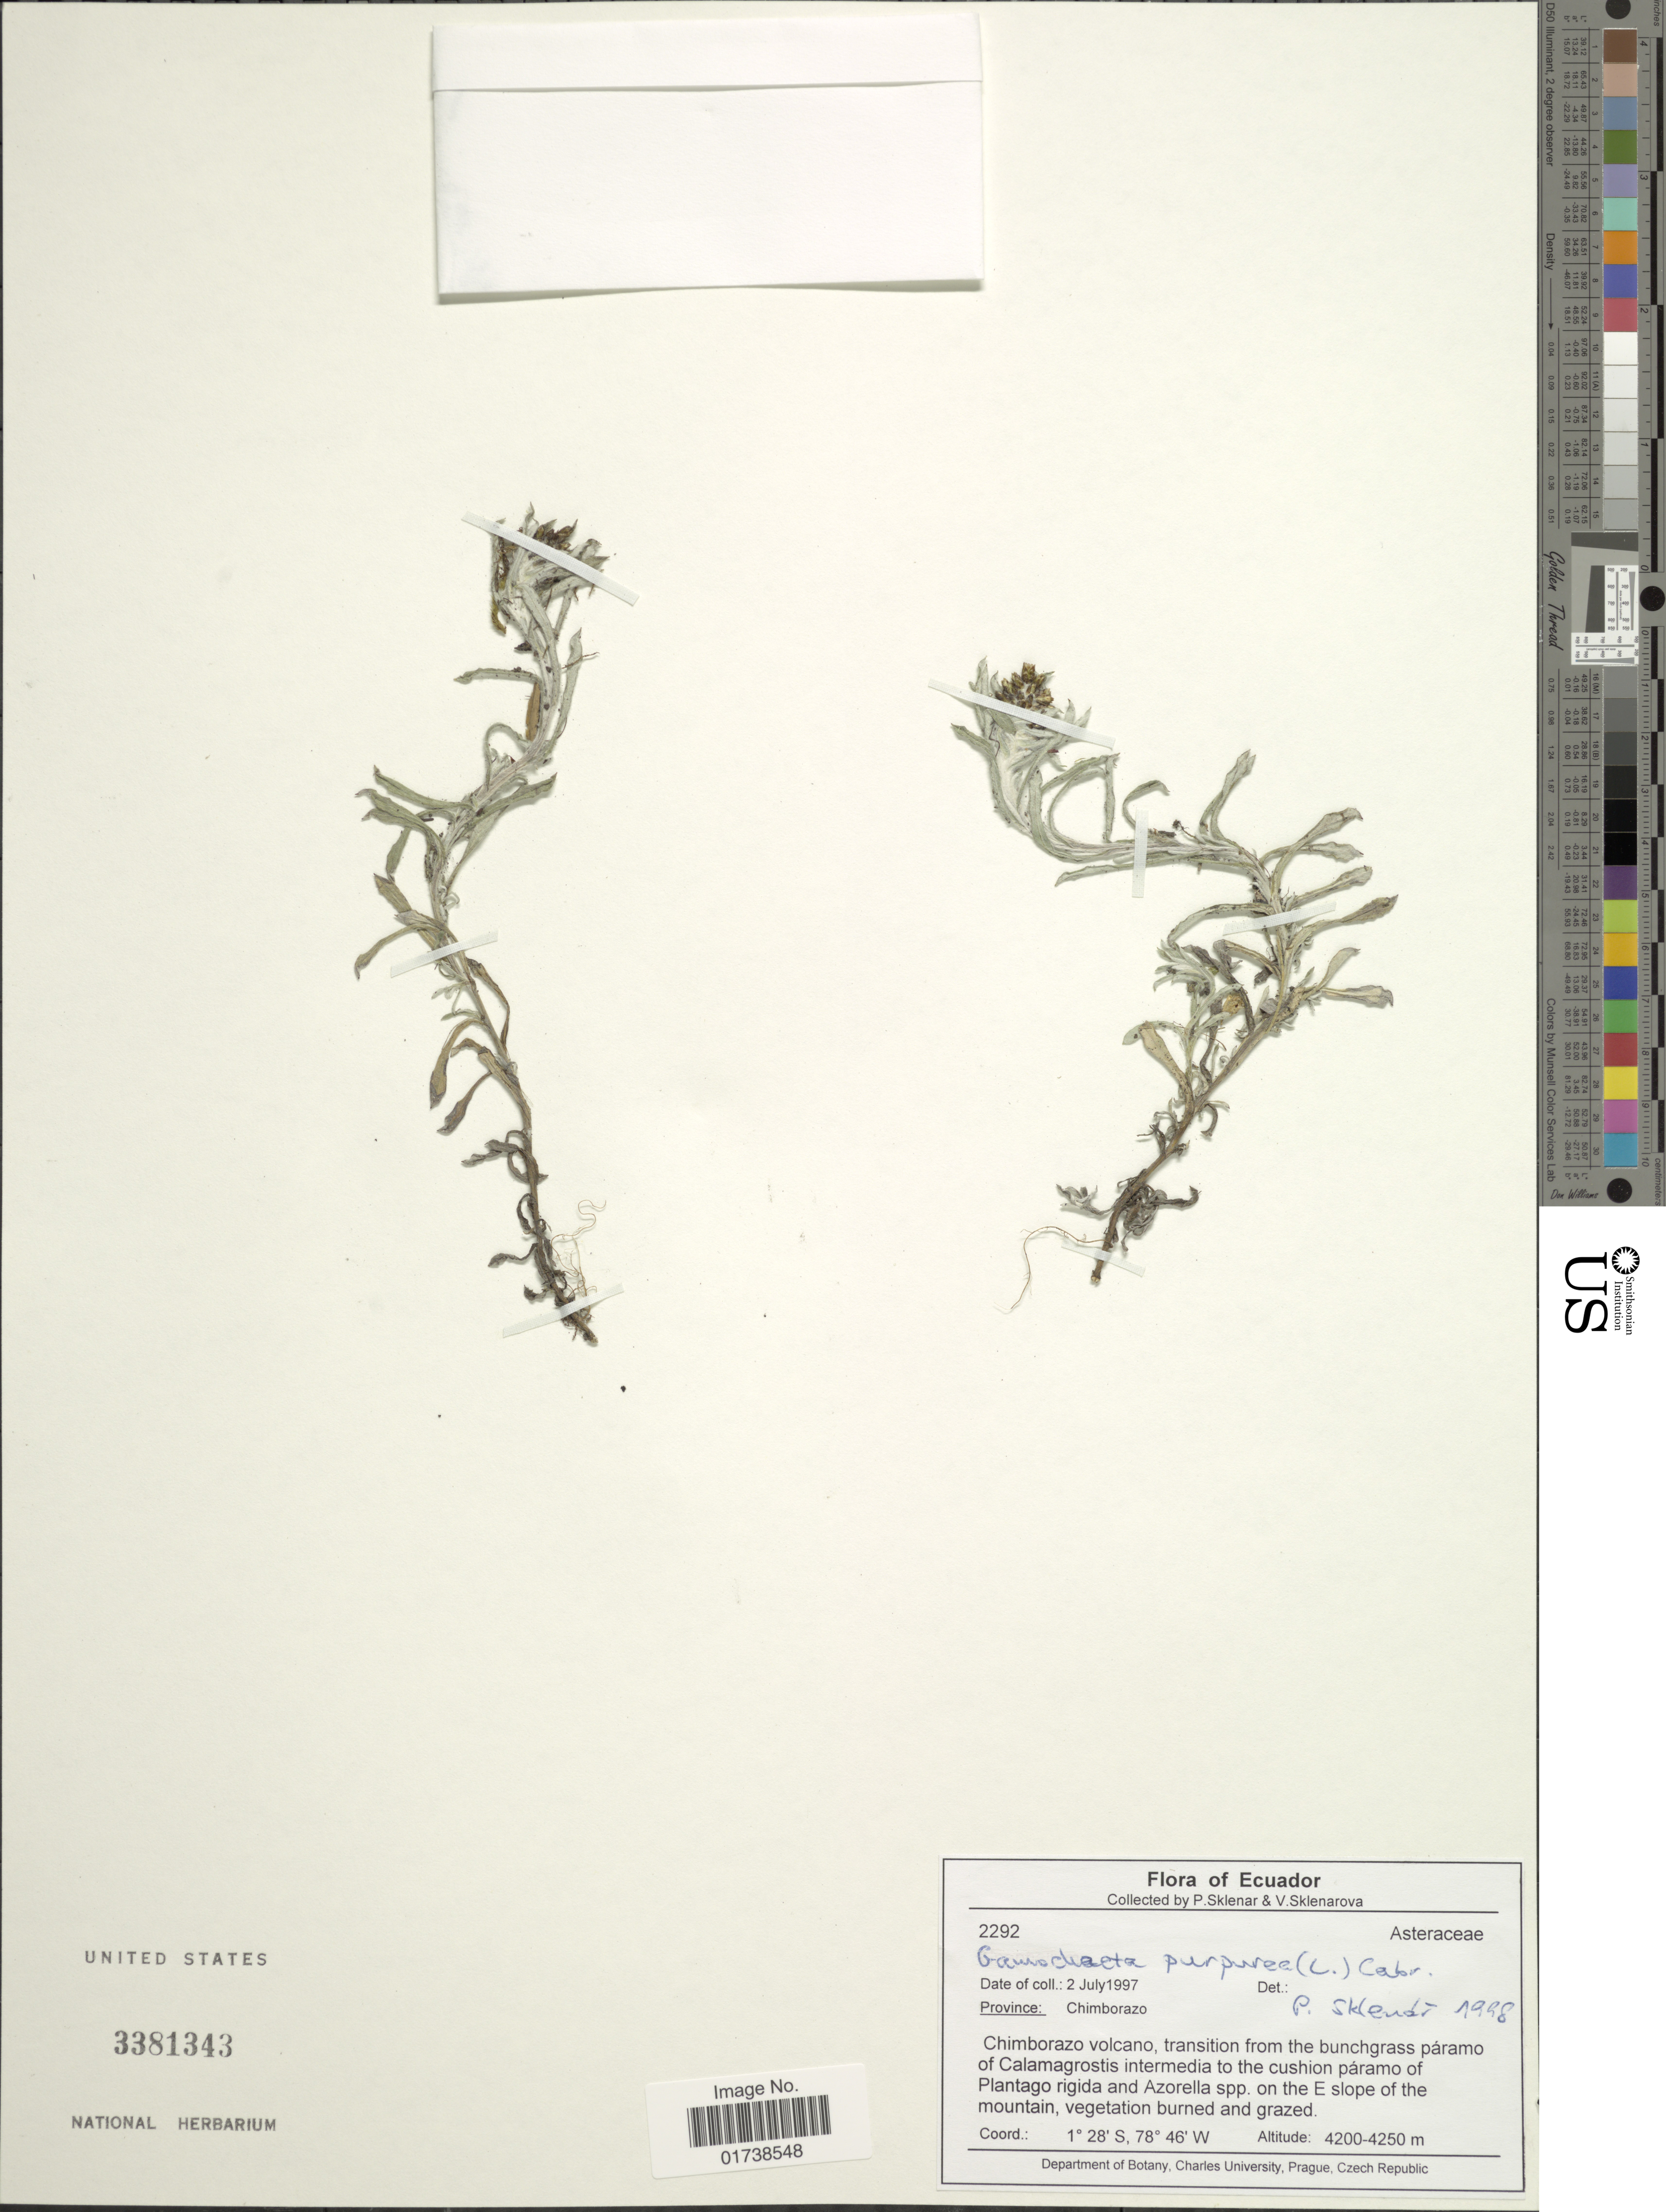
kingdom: Plantae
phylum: Tracheophyta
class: Magnoliopsida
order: Asterales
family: Asteraceae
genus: Gamochaeta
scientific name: Gamochaeta purpurea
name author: (L.) Cabrera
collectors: P. Sklenár & V. Kosteckova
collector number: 2292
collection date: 1997-07-02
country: Ecuador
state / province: Chimborazo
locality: Chimborazo Volcano, transition from the bunchgrass paramo of Calamagrostis intermedia to the cushion paramo of Plantago rigida and Azorella spp, on the E slope of the mountain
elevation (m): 4200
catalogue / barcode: US 3381343